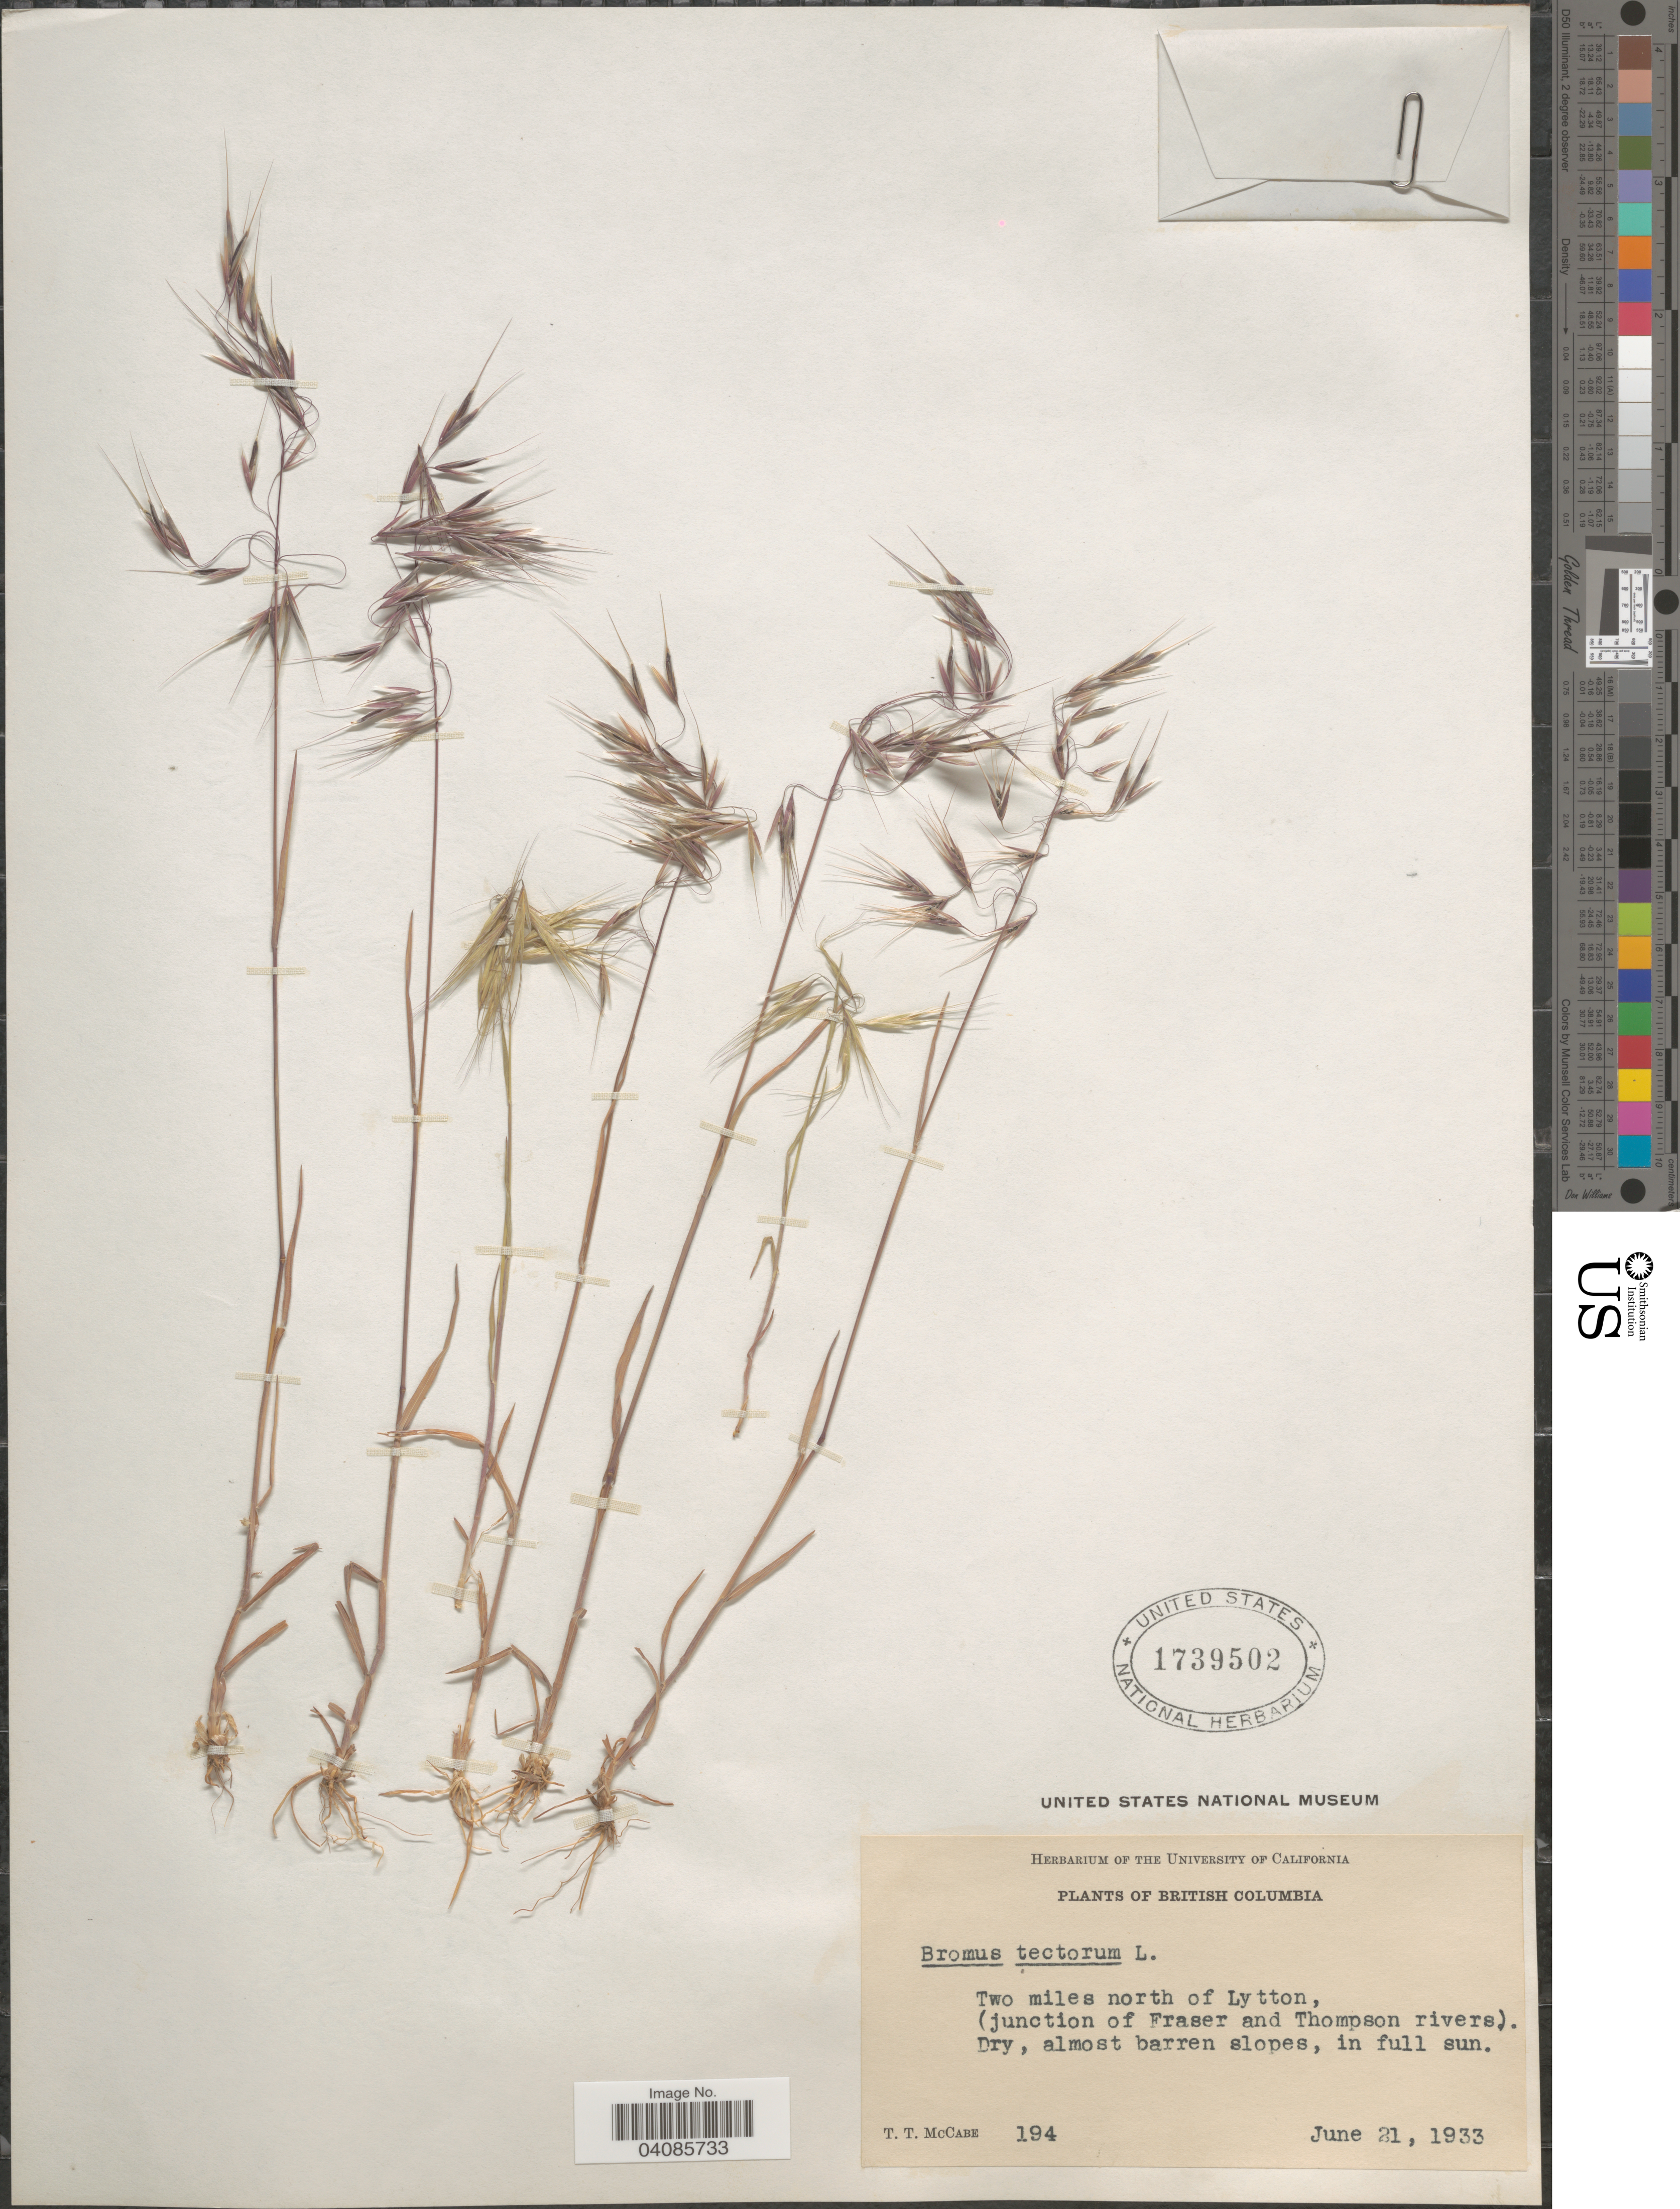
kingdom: Plantae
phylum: Tracheophyta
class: Liliopsida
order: Poales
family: Poaceae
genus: Bromus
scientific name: Bromus tectorum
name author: L.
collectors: T. McCabe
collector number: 194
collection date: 1933-06-21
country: Canada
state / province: British Columbia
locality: Two miles north of Lytton, (junction of Fraser and Thompson rivers.).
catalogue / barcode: US 1739502